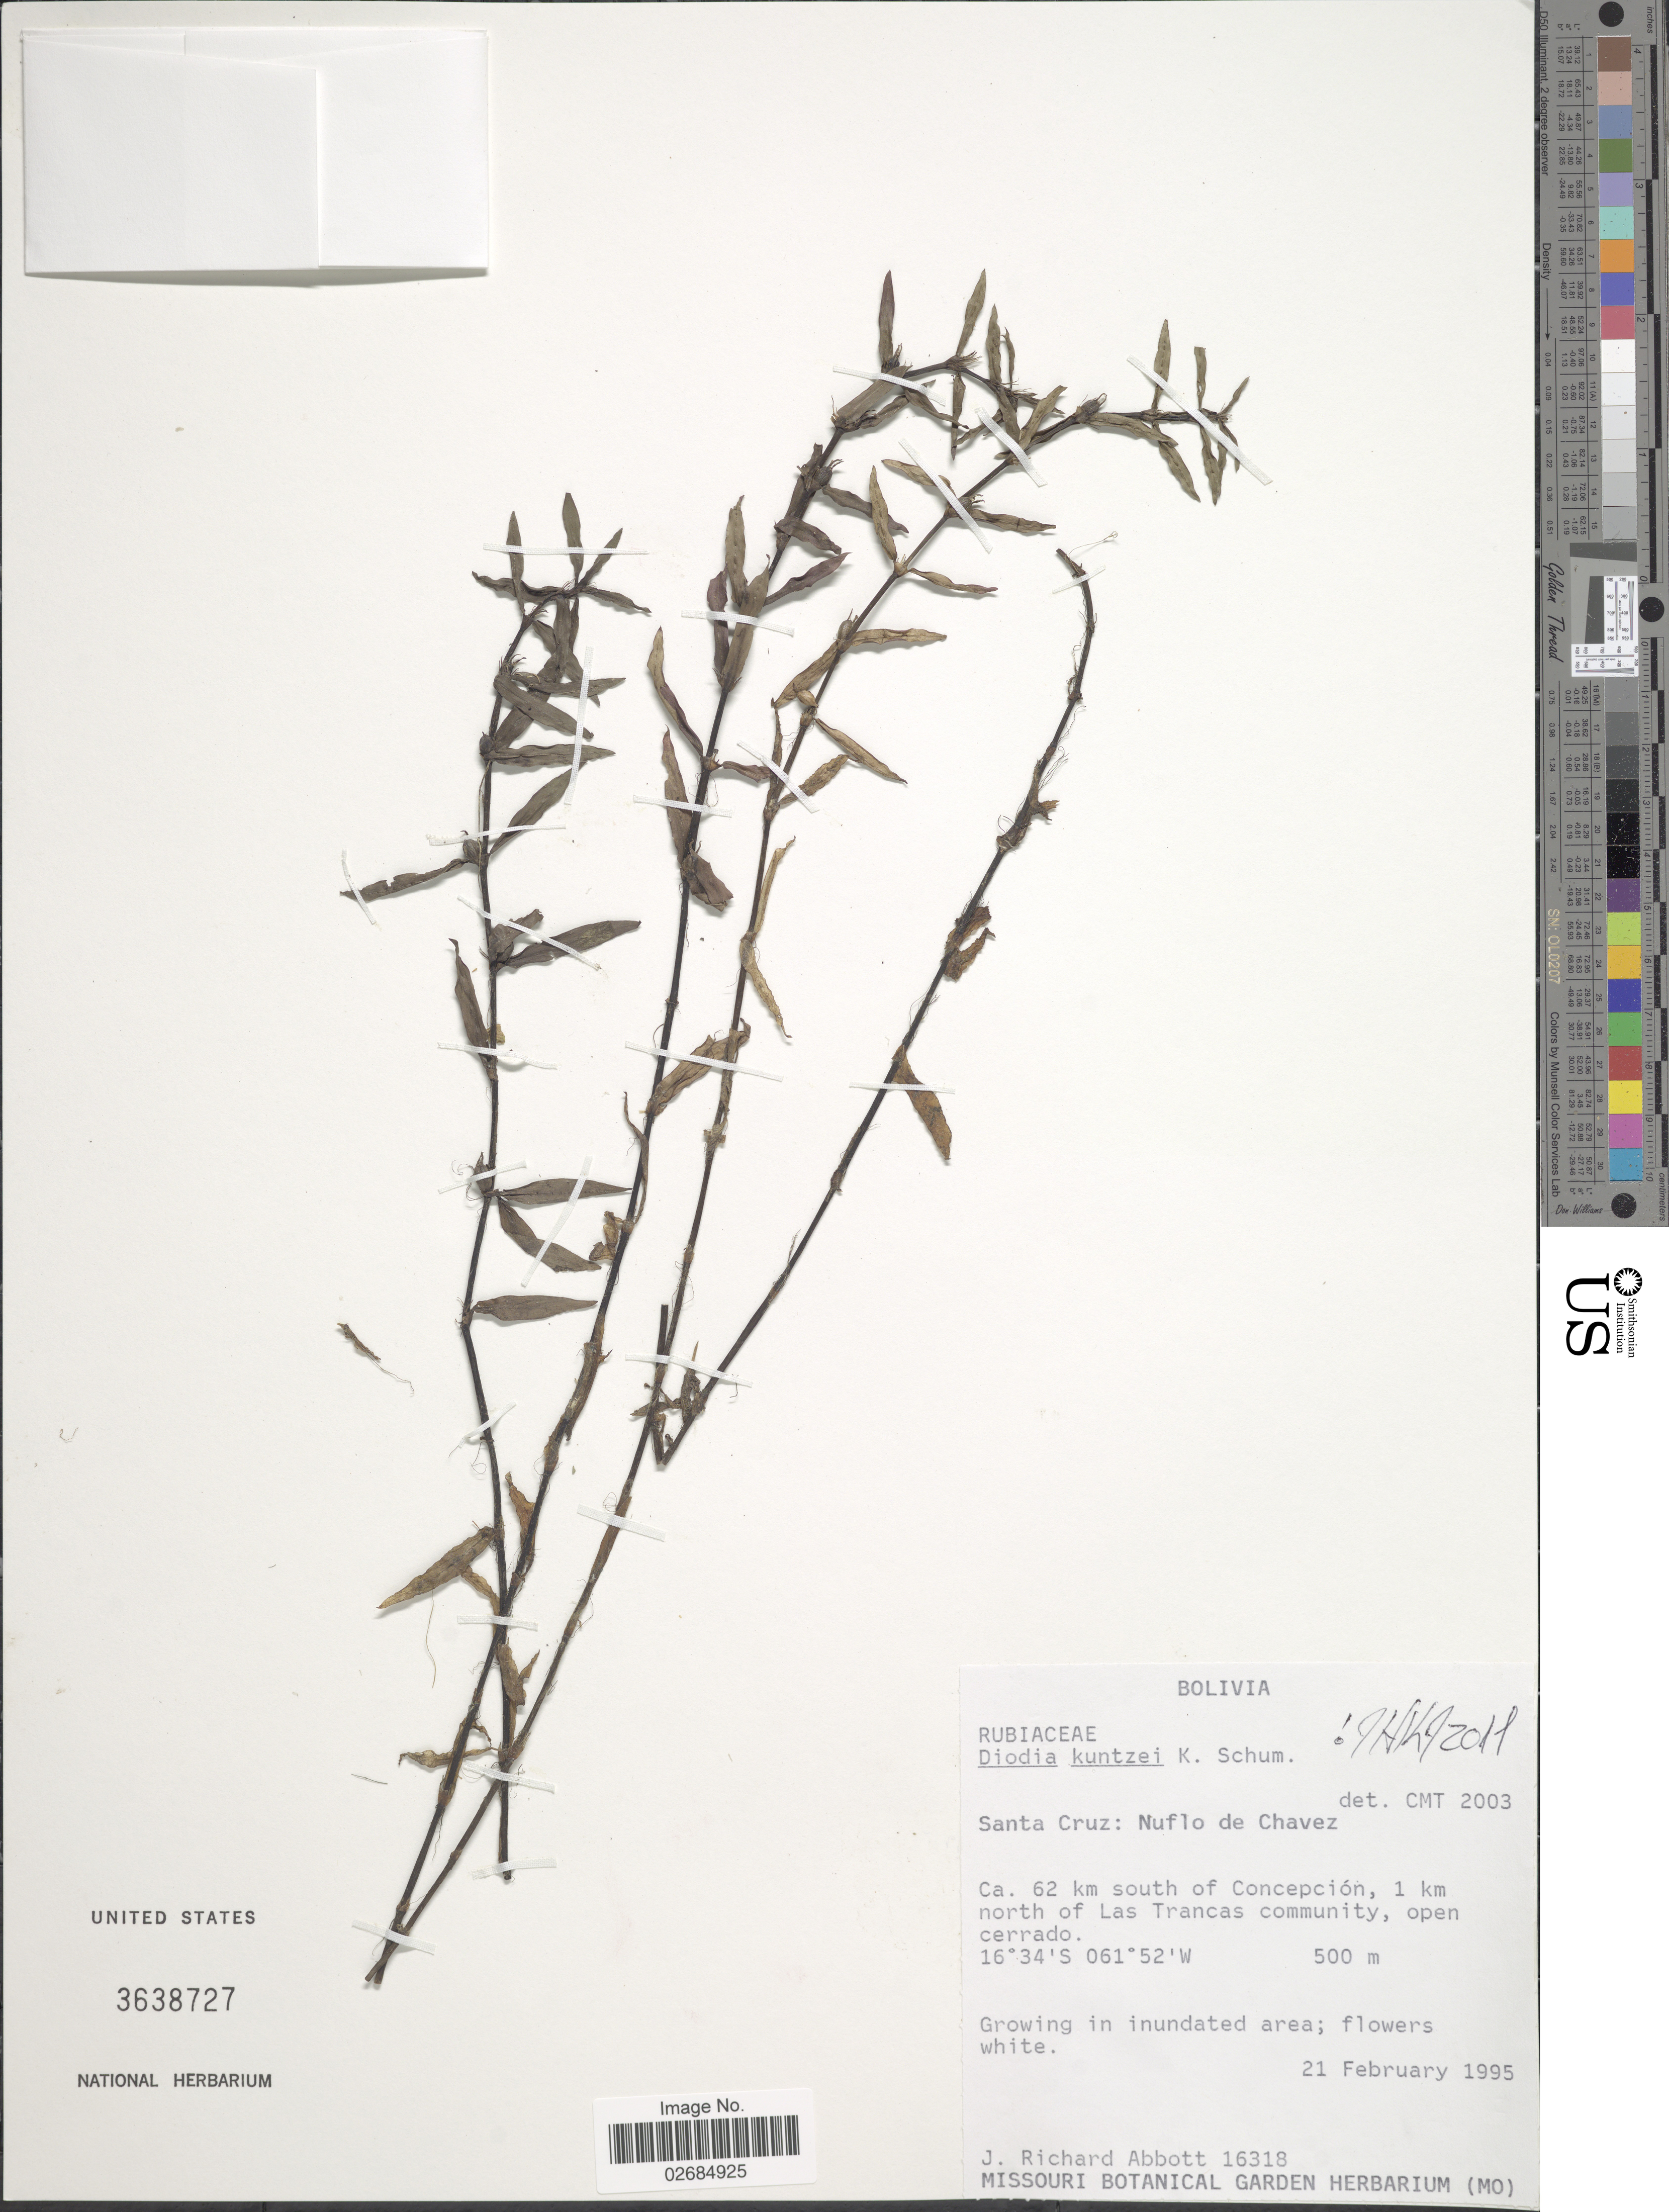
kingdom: Plantae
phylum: Tracheophyta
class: Magnoliopsida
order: Gentianales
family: Rubiaceae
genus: Diodia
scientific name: Diodia kuntzei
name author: K. Schum.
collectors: J. R. Abbott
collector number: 16318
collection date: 1995-02-21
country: Bolivia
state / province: Santa Cruz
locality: Nuflo de Chavez. Ca. 62 km south of Concepción, 1 km north of Las Trancas community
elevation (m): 500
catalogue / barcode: US 3638727